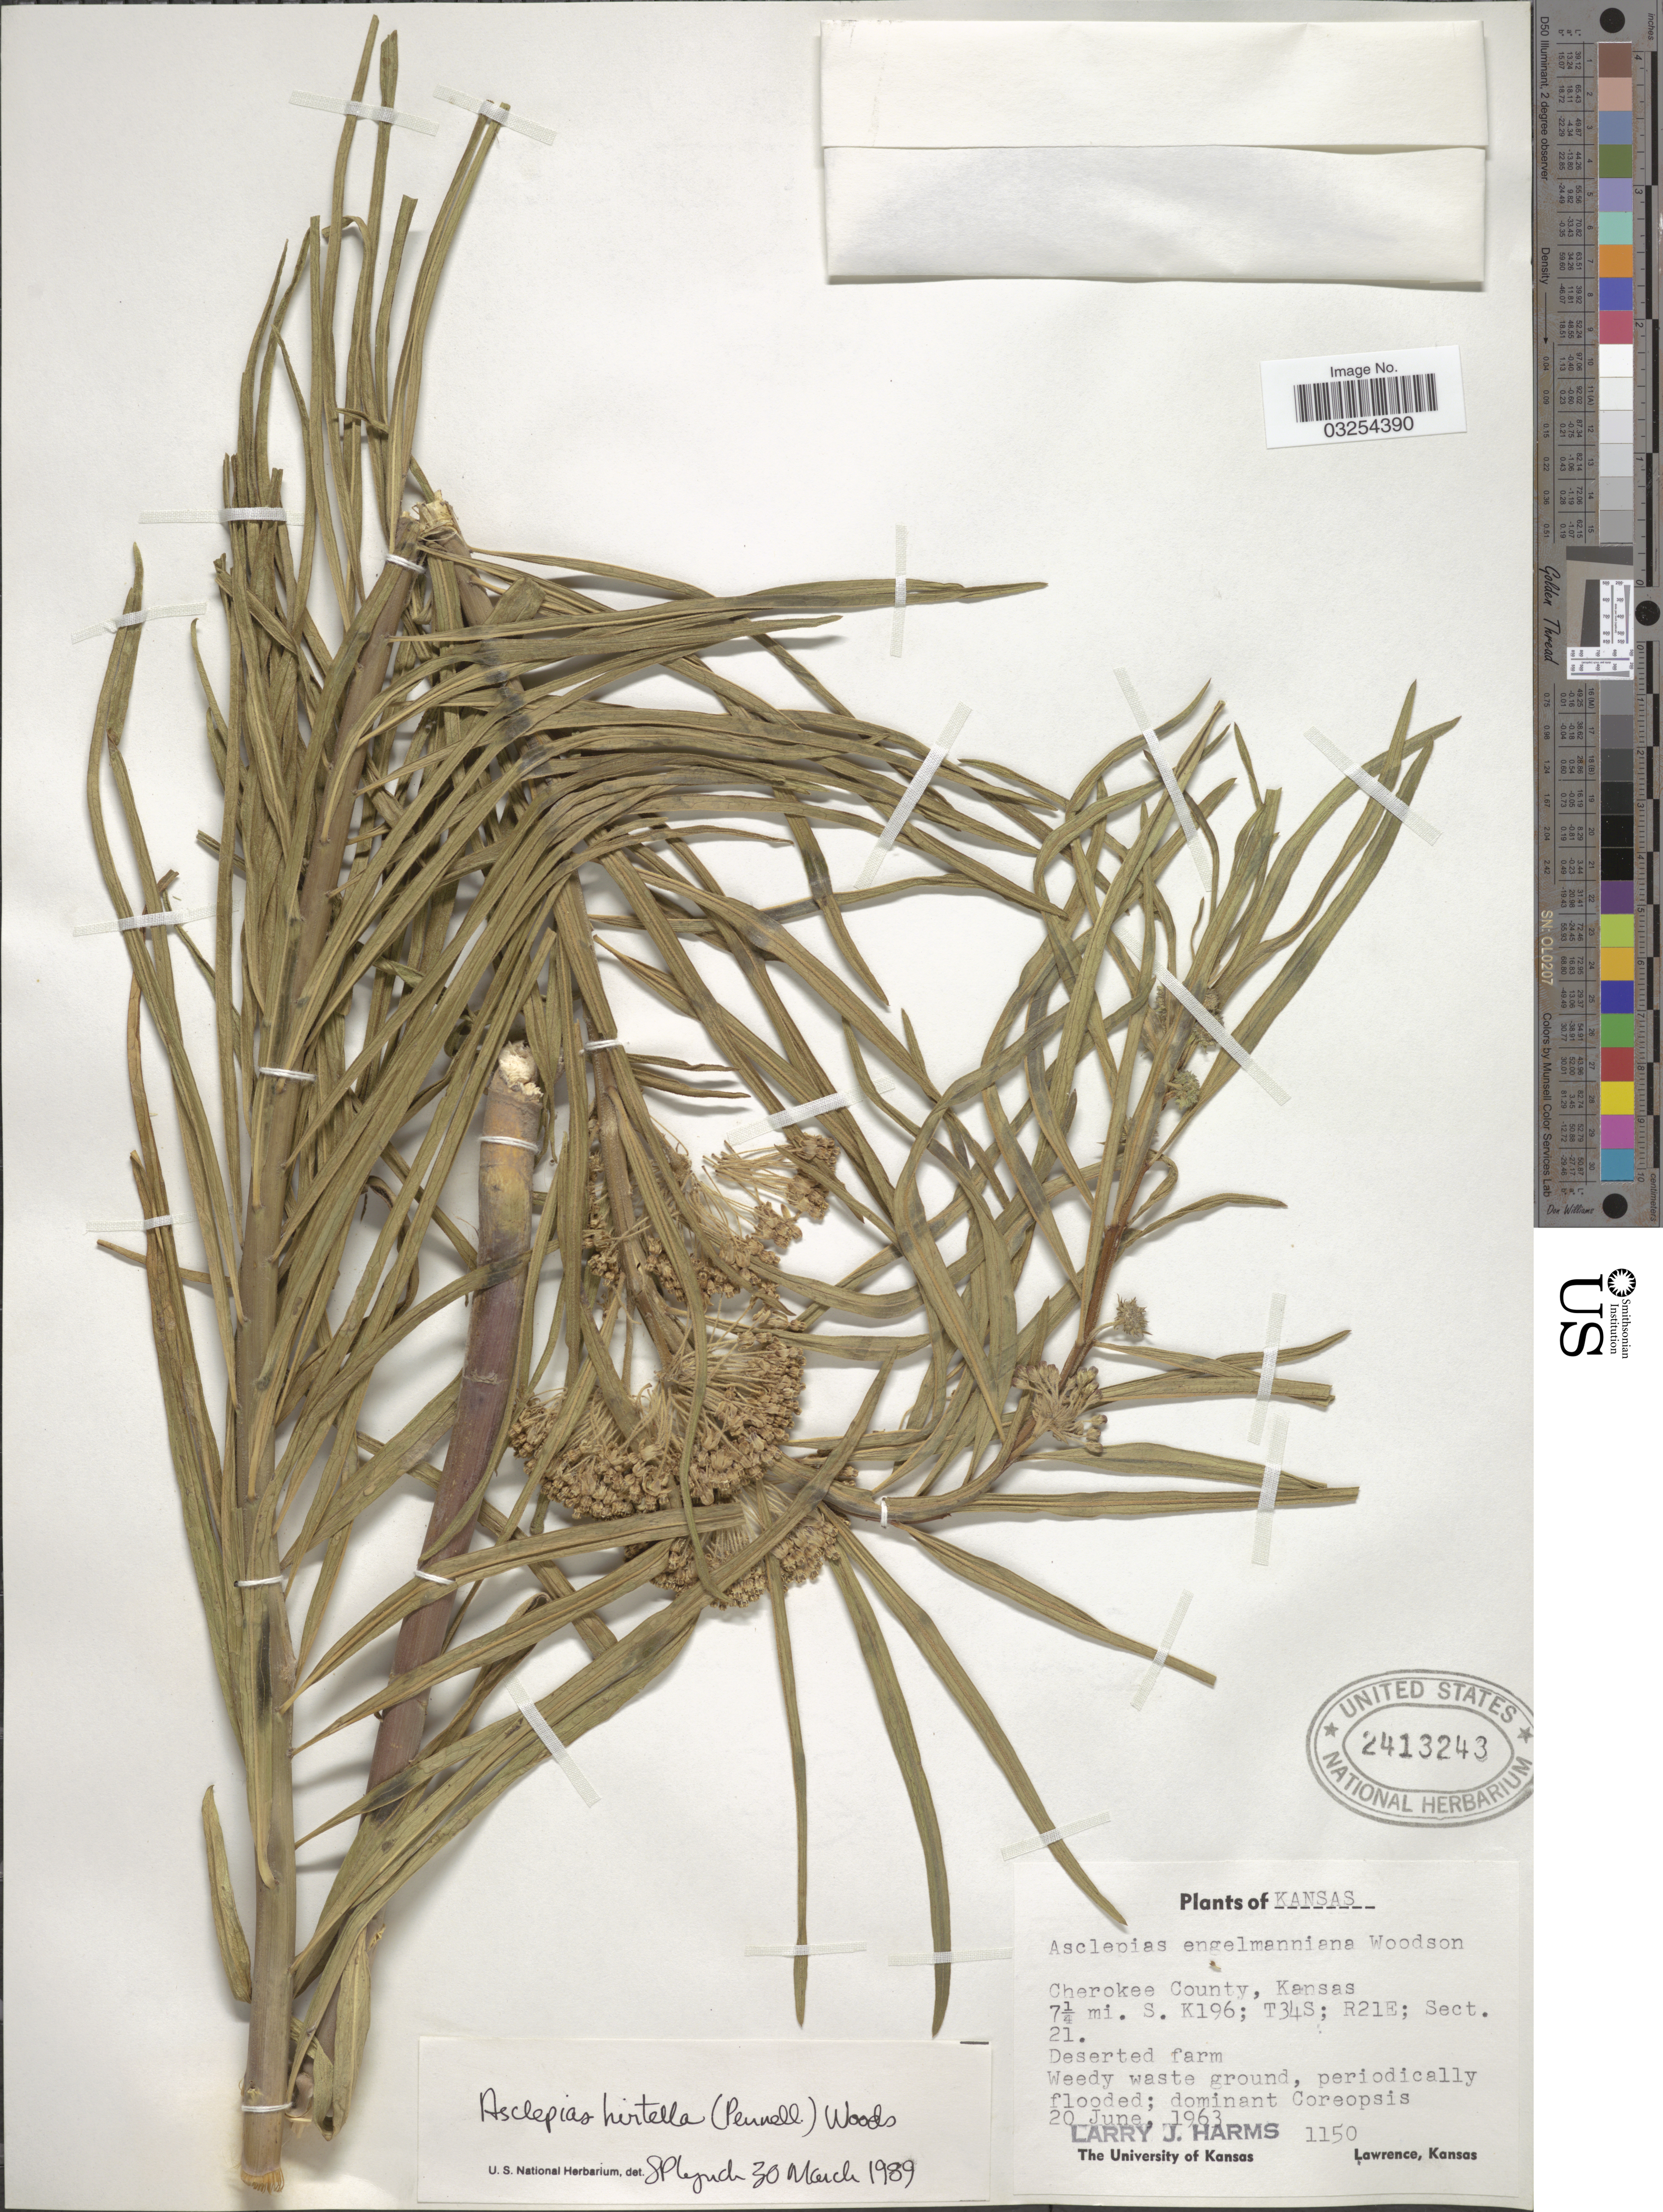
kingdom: Plantae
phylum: Tracheophyta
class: Magnoliopsida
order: Gentianales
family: Apocynaceae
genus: Asclepias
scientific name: Asclepias hirtella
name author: (Pennell) Woodson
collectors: L. Harms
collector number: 1150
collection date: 1963-06-20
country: United States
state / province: Kansas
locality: Cherokee COunty. 7¼ mi. S. K196; T34S; R21E; Sect. 21. Deserted farm.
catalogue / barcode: US 2413243